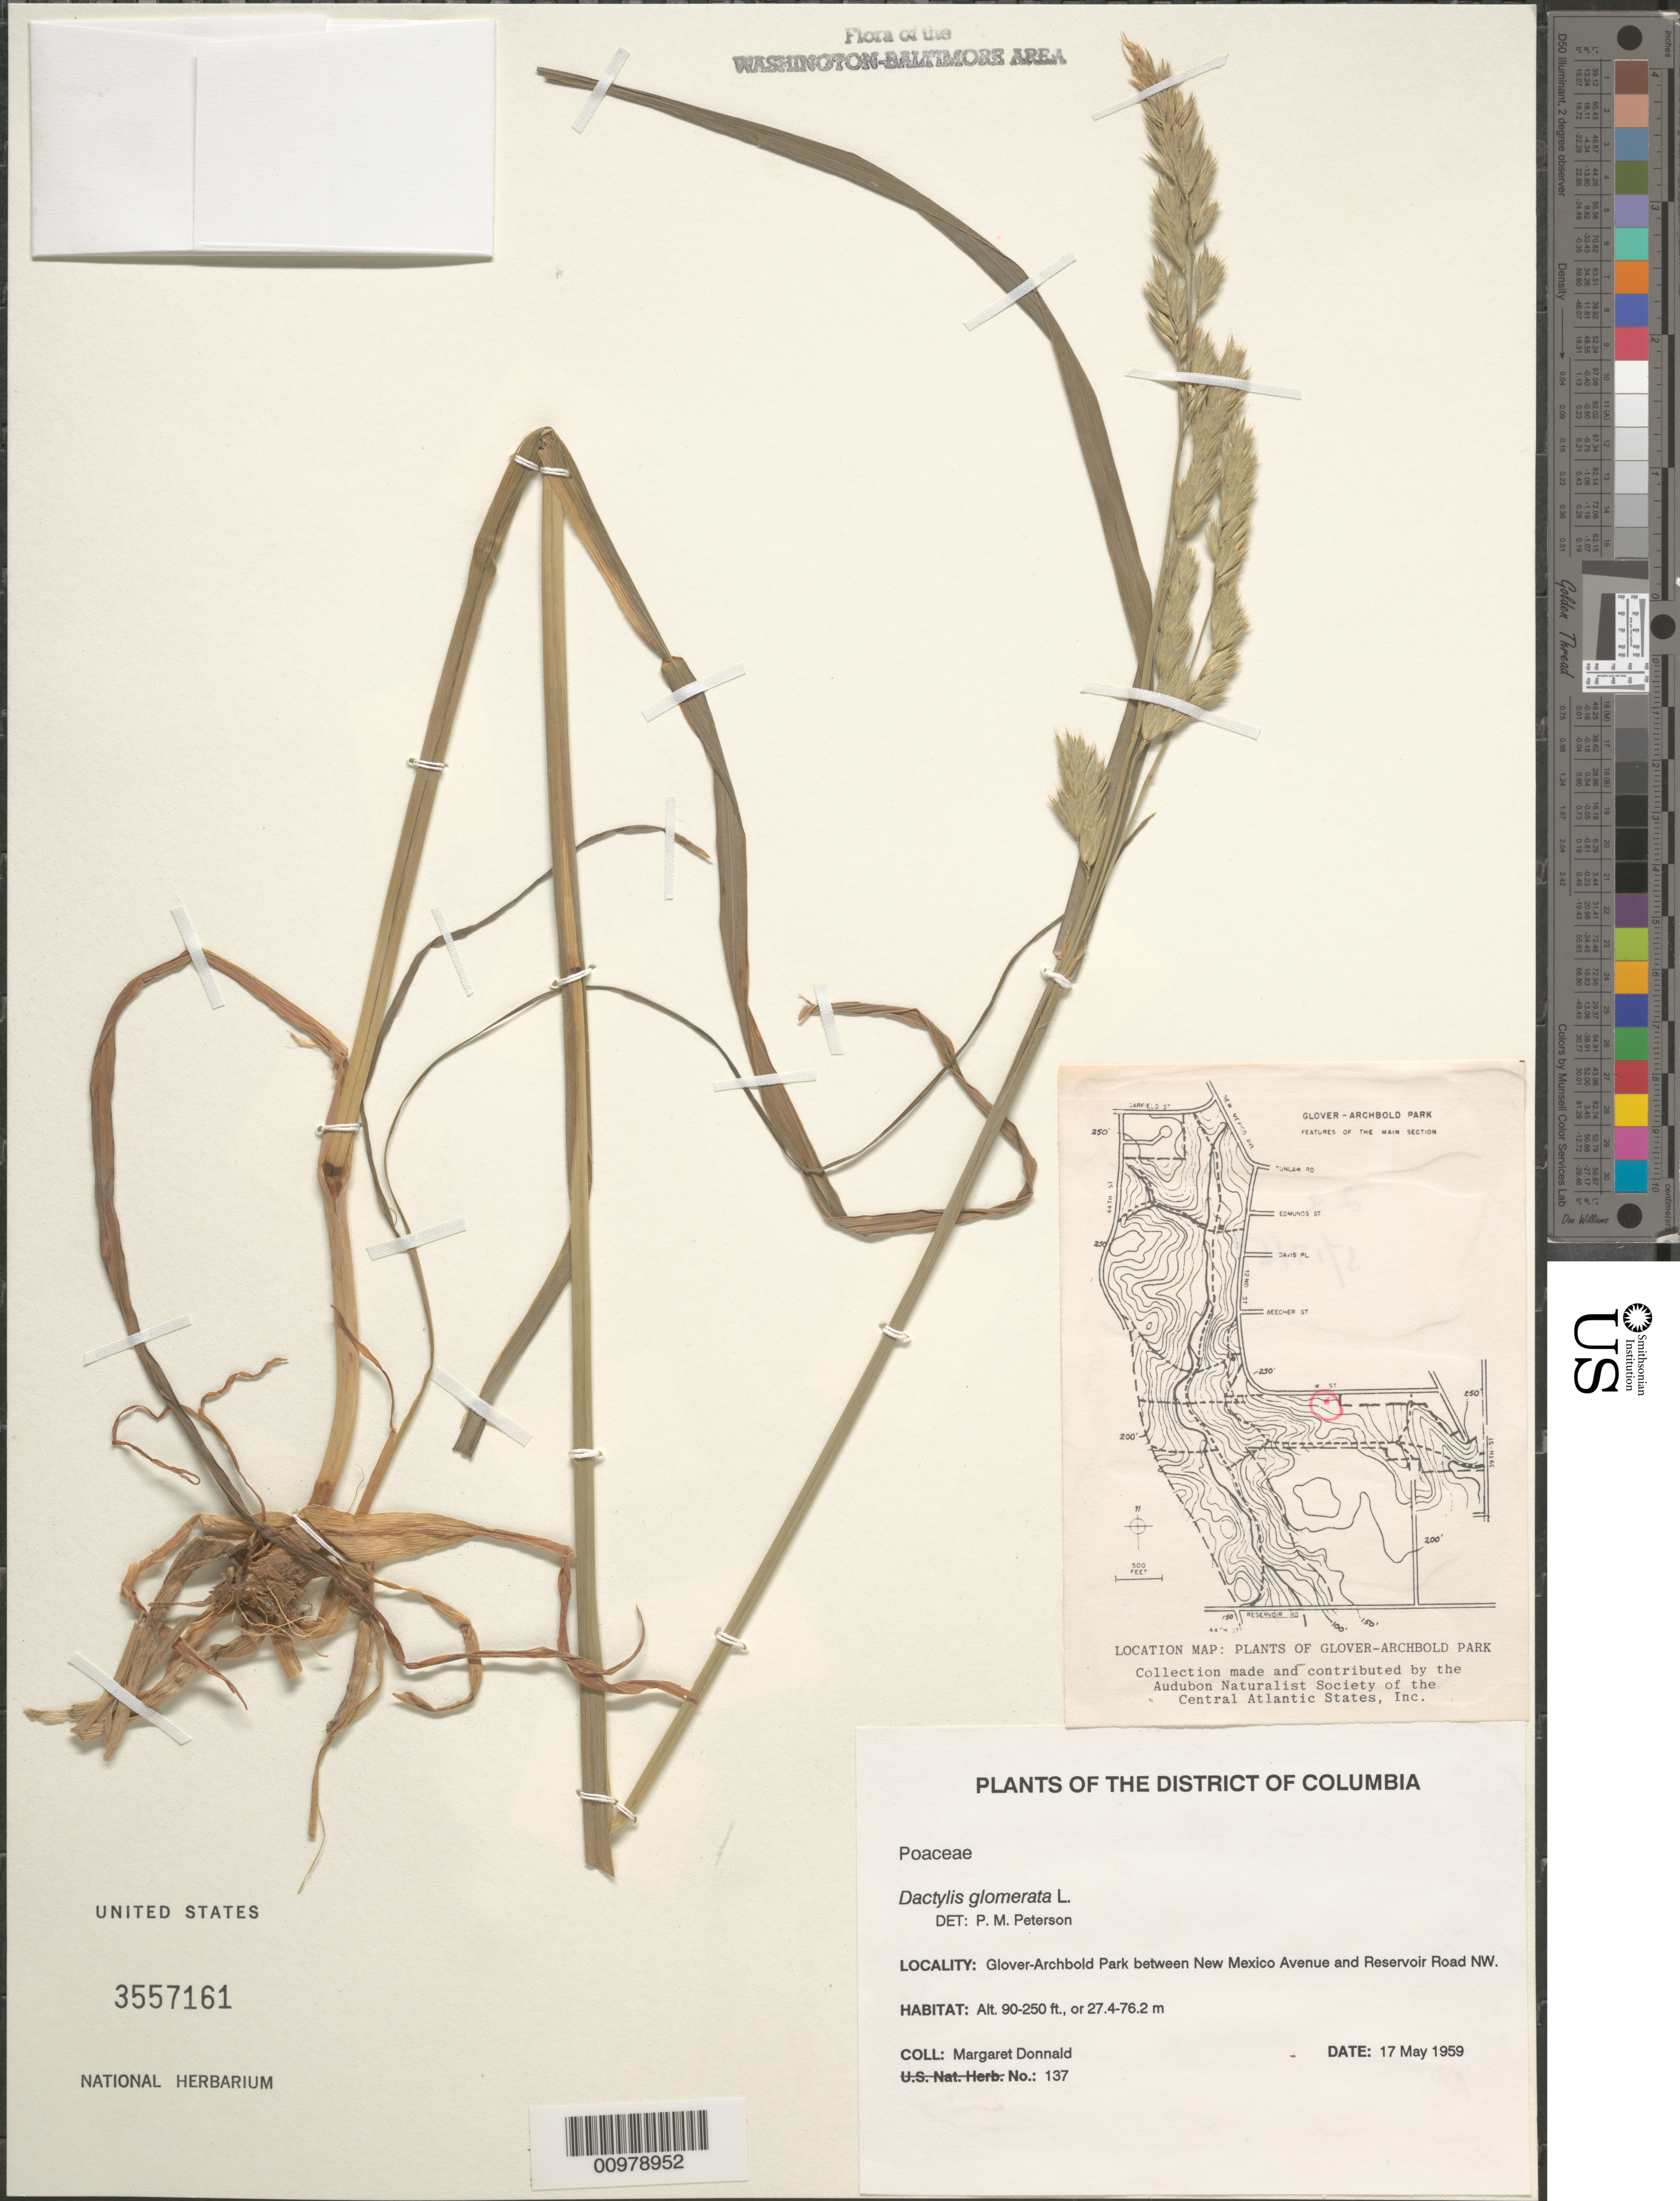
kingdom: Plantae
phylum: Tracheophyta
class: Liliopsida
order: Poales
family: Poaceae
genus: Dactylis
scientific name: Dactylis glomerata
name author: L.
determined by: Peterson, Paul M., (BOT), Smithsonian Institution - National Museum of Natural History (UNITED STATES)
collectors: M. Donnald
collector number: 137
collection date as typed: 17 May 1959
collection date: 1959-05-17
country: United States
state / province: District of Columbia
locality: Glover-Archbold Park between New Mexico Avenue and Reservoir Road NW.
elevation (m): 27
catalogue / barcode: US 3557161